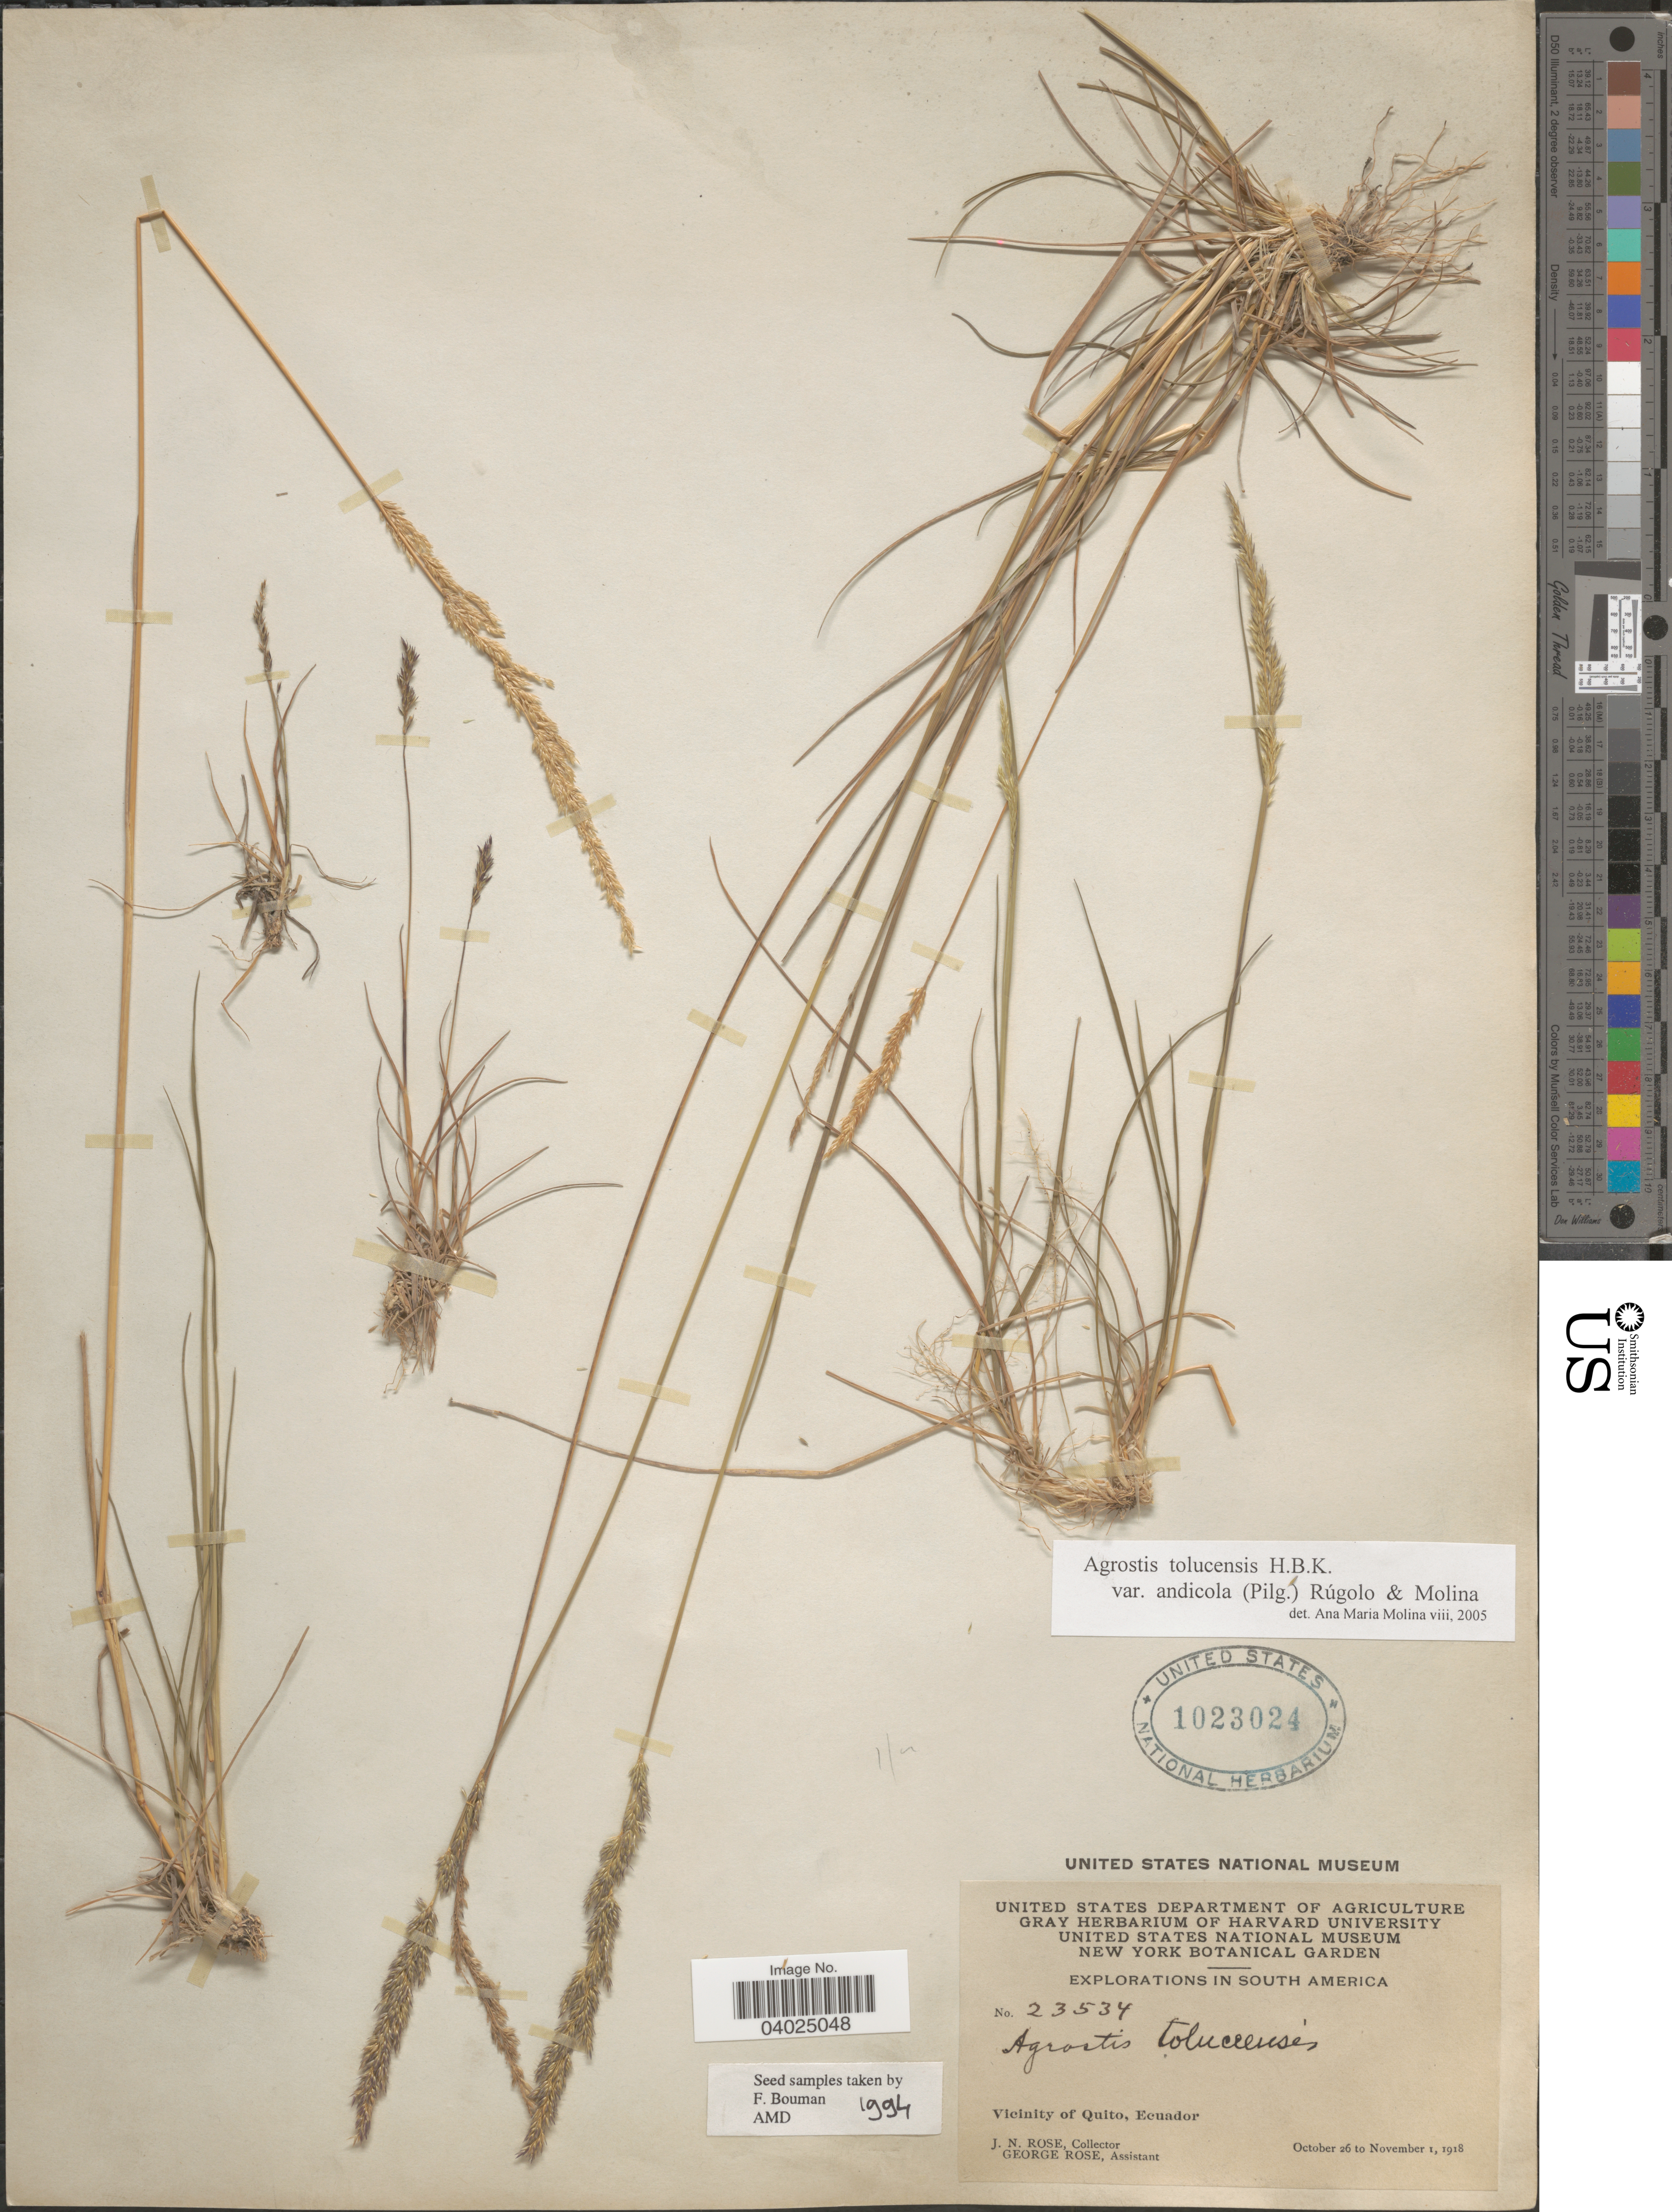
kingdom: Plantae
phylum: Tracheophyta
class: Liliopsida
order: Poales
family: Poaceae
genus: Agrostis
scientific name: Agrostis tolucensis var. andicola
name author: (Pilg.) Rúgolo & A.M. Molina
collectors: J. N. Rose & G. Rose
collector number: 23534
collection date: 1918-10-26/1918-11-01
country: Ecuador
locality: Vicinity of Quito.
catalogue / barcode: US 1023024